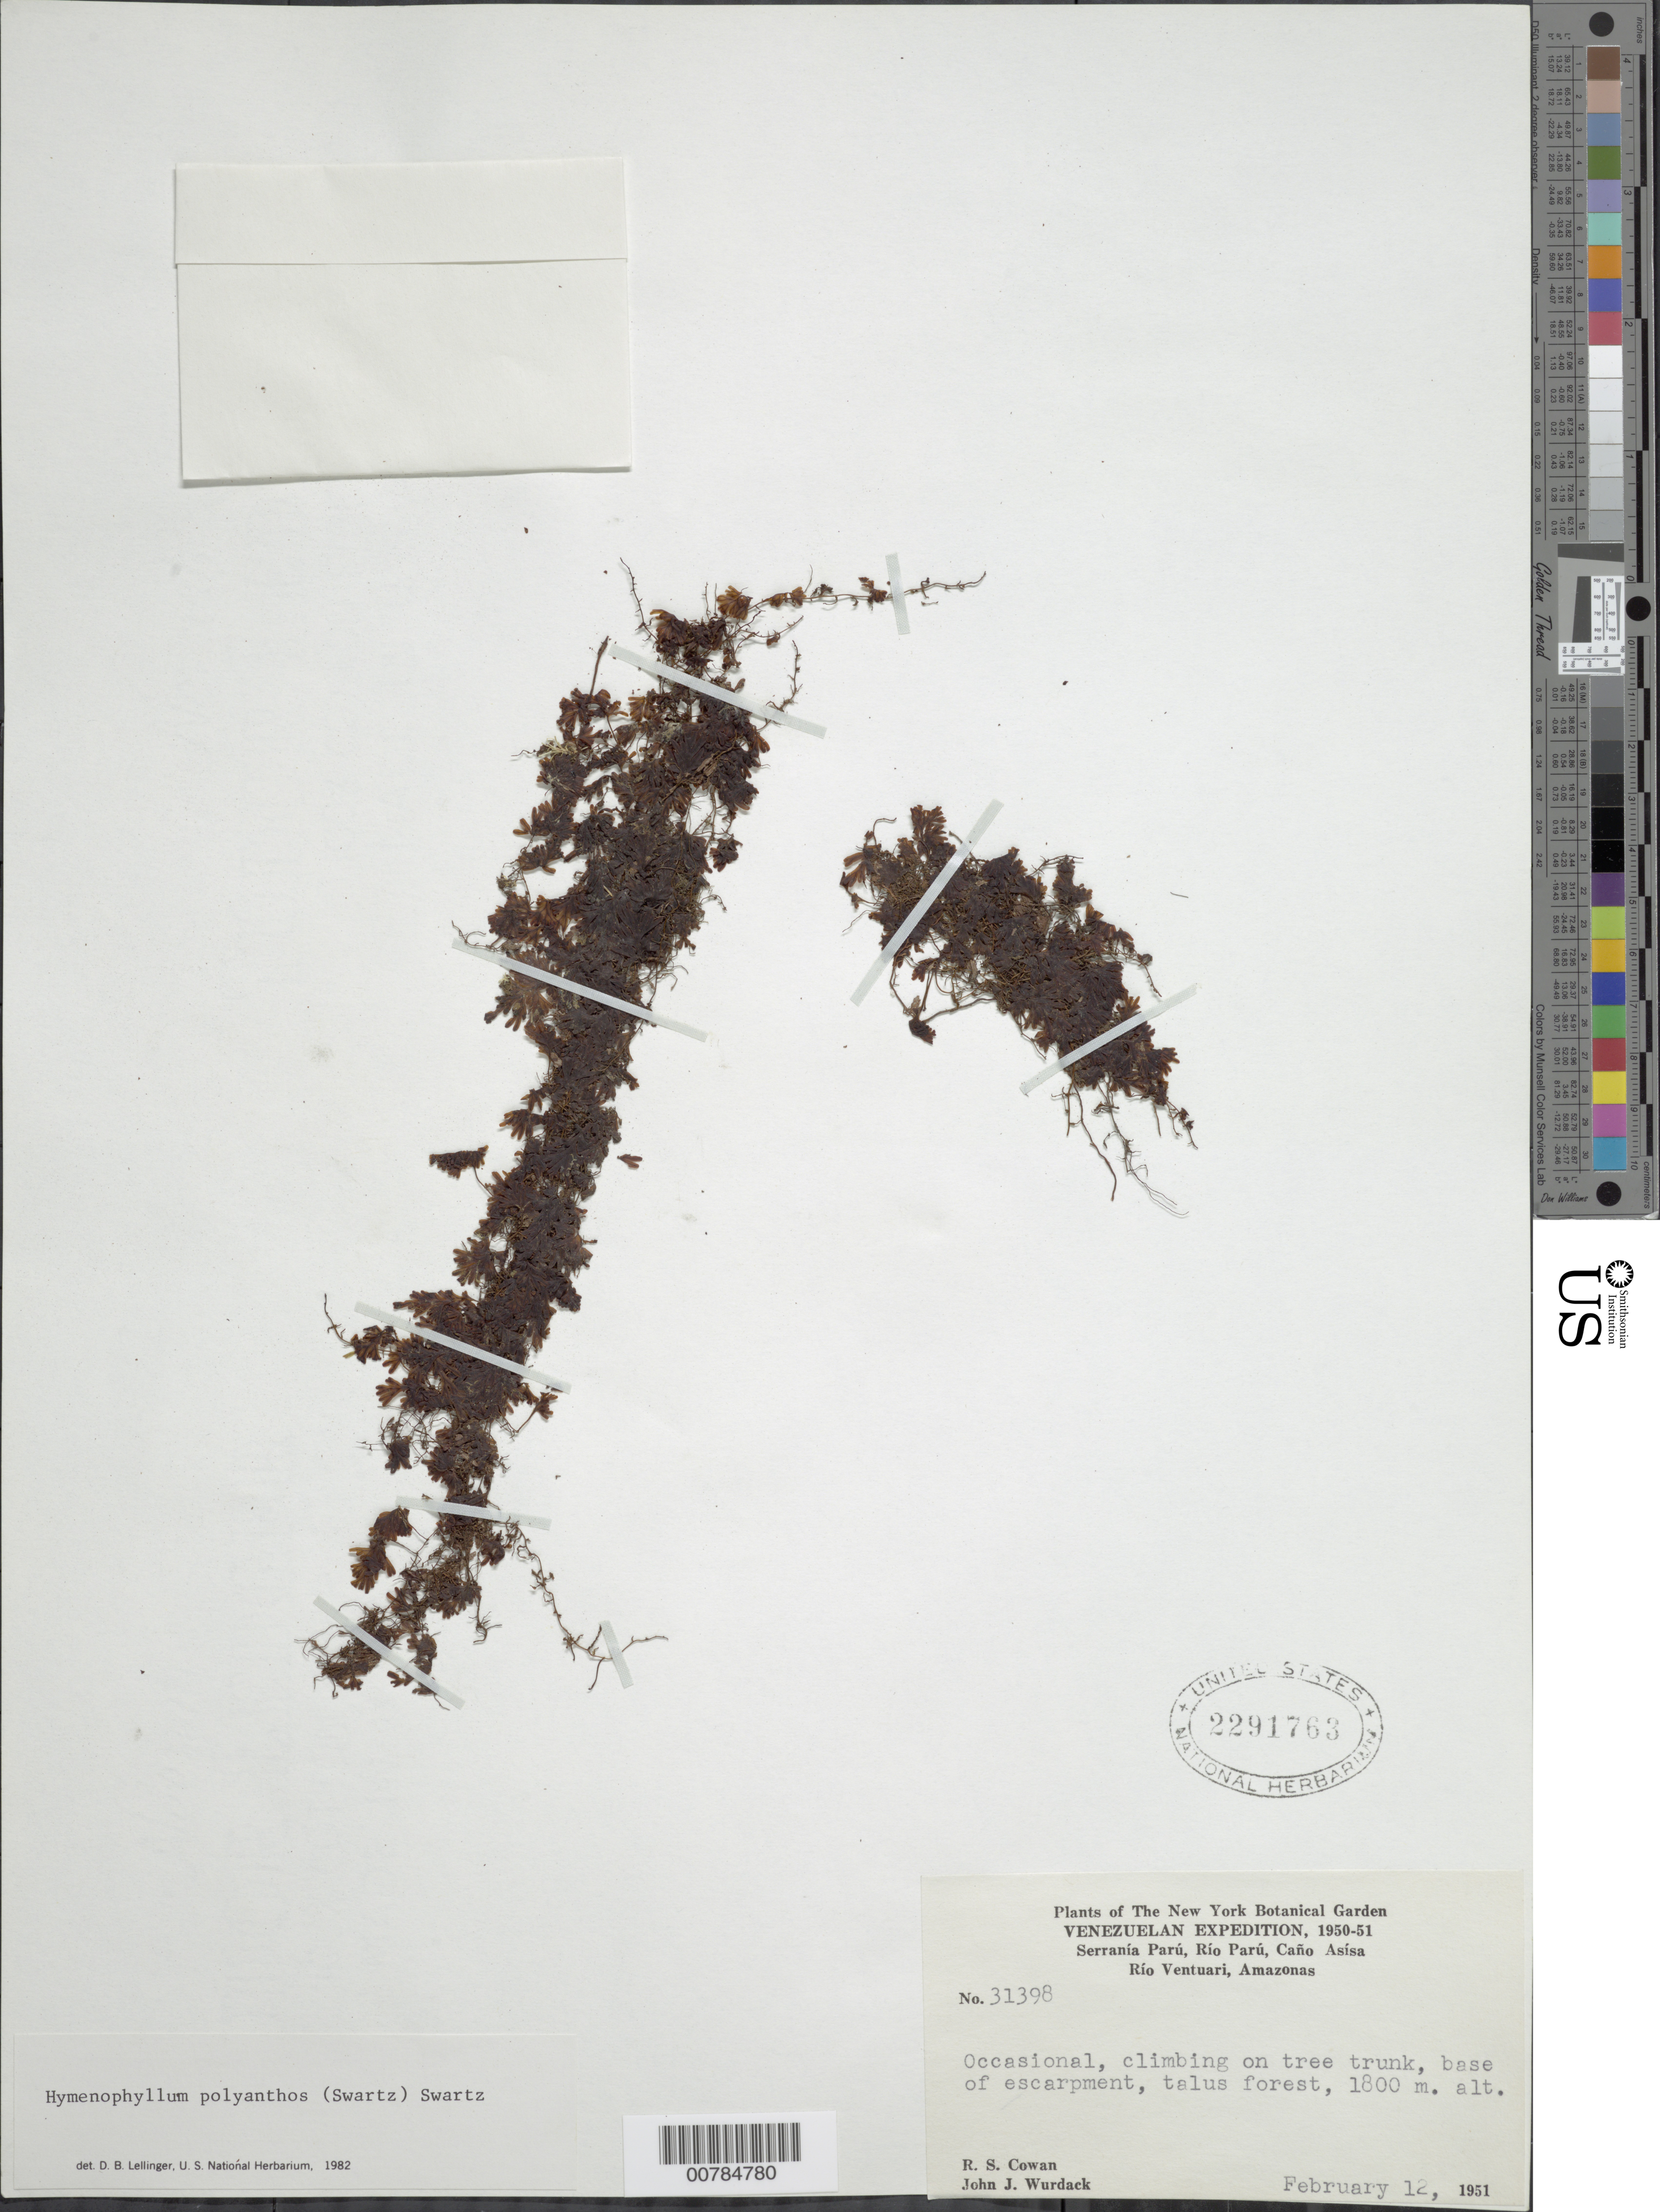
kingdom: Plantae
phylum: Tracheophyta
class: Polypodiopsida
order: Hymenophyllales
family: Hymenophyllaceae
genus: Hymenophyllum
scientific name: Hymenophyllum polyanthos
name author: (Sw.) Sw.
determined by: Lellinger, David B., (BOT), Smithsonian Institution - National Museum of Natural History (UNITED STATES)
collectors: R. S. Cowan & J. J. Wurdack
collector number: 31398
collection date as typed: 12-Feb-51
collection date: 1951-02-12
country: Venezuela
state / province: Amazonas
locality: Serranía Parú, Río Parú, Caño Asísa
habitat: Base of escarpment, talus forest; on tree trunk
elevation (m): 1800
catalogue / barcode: US 2291763